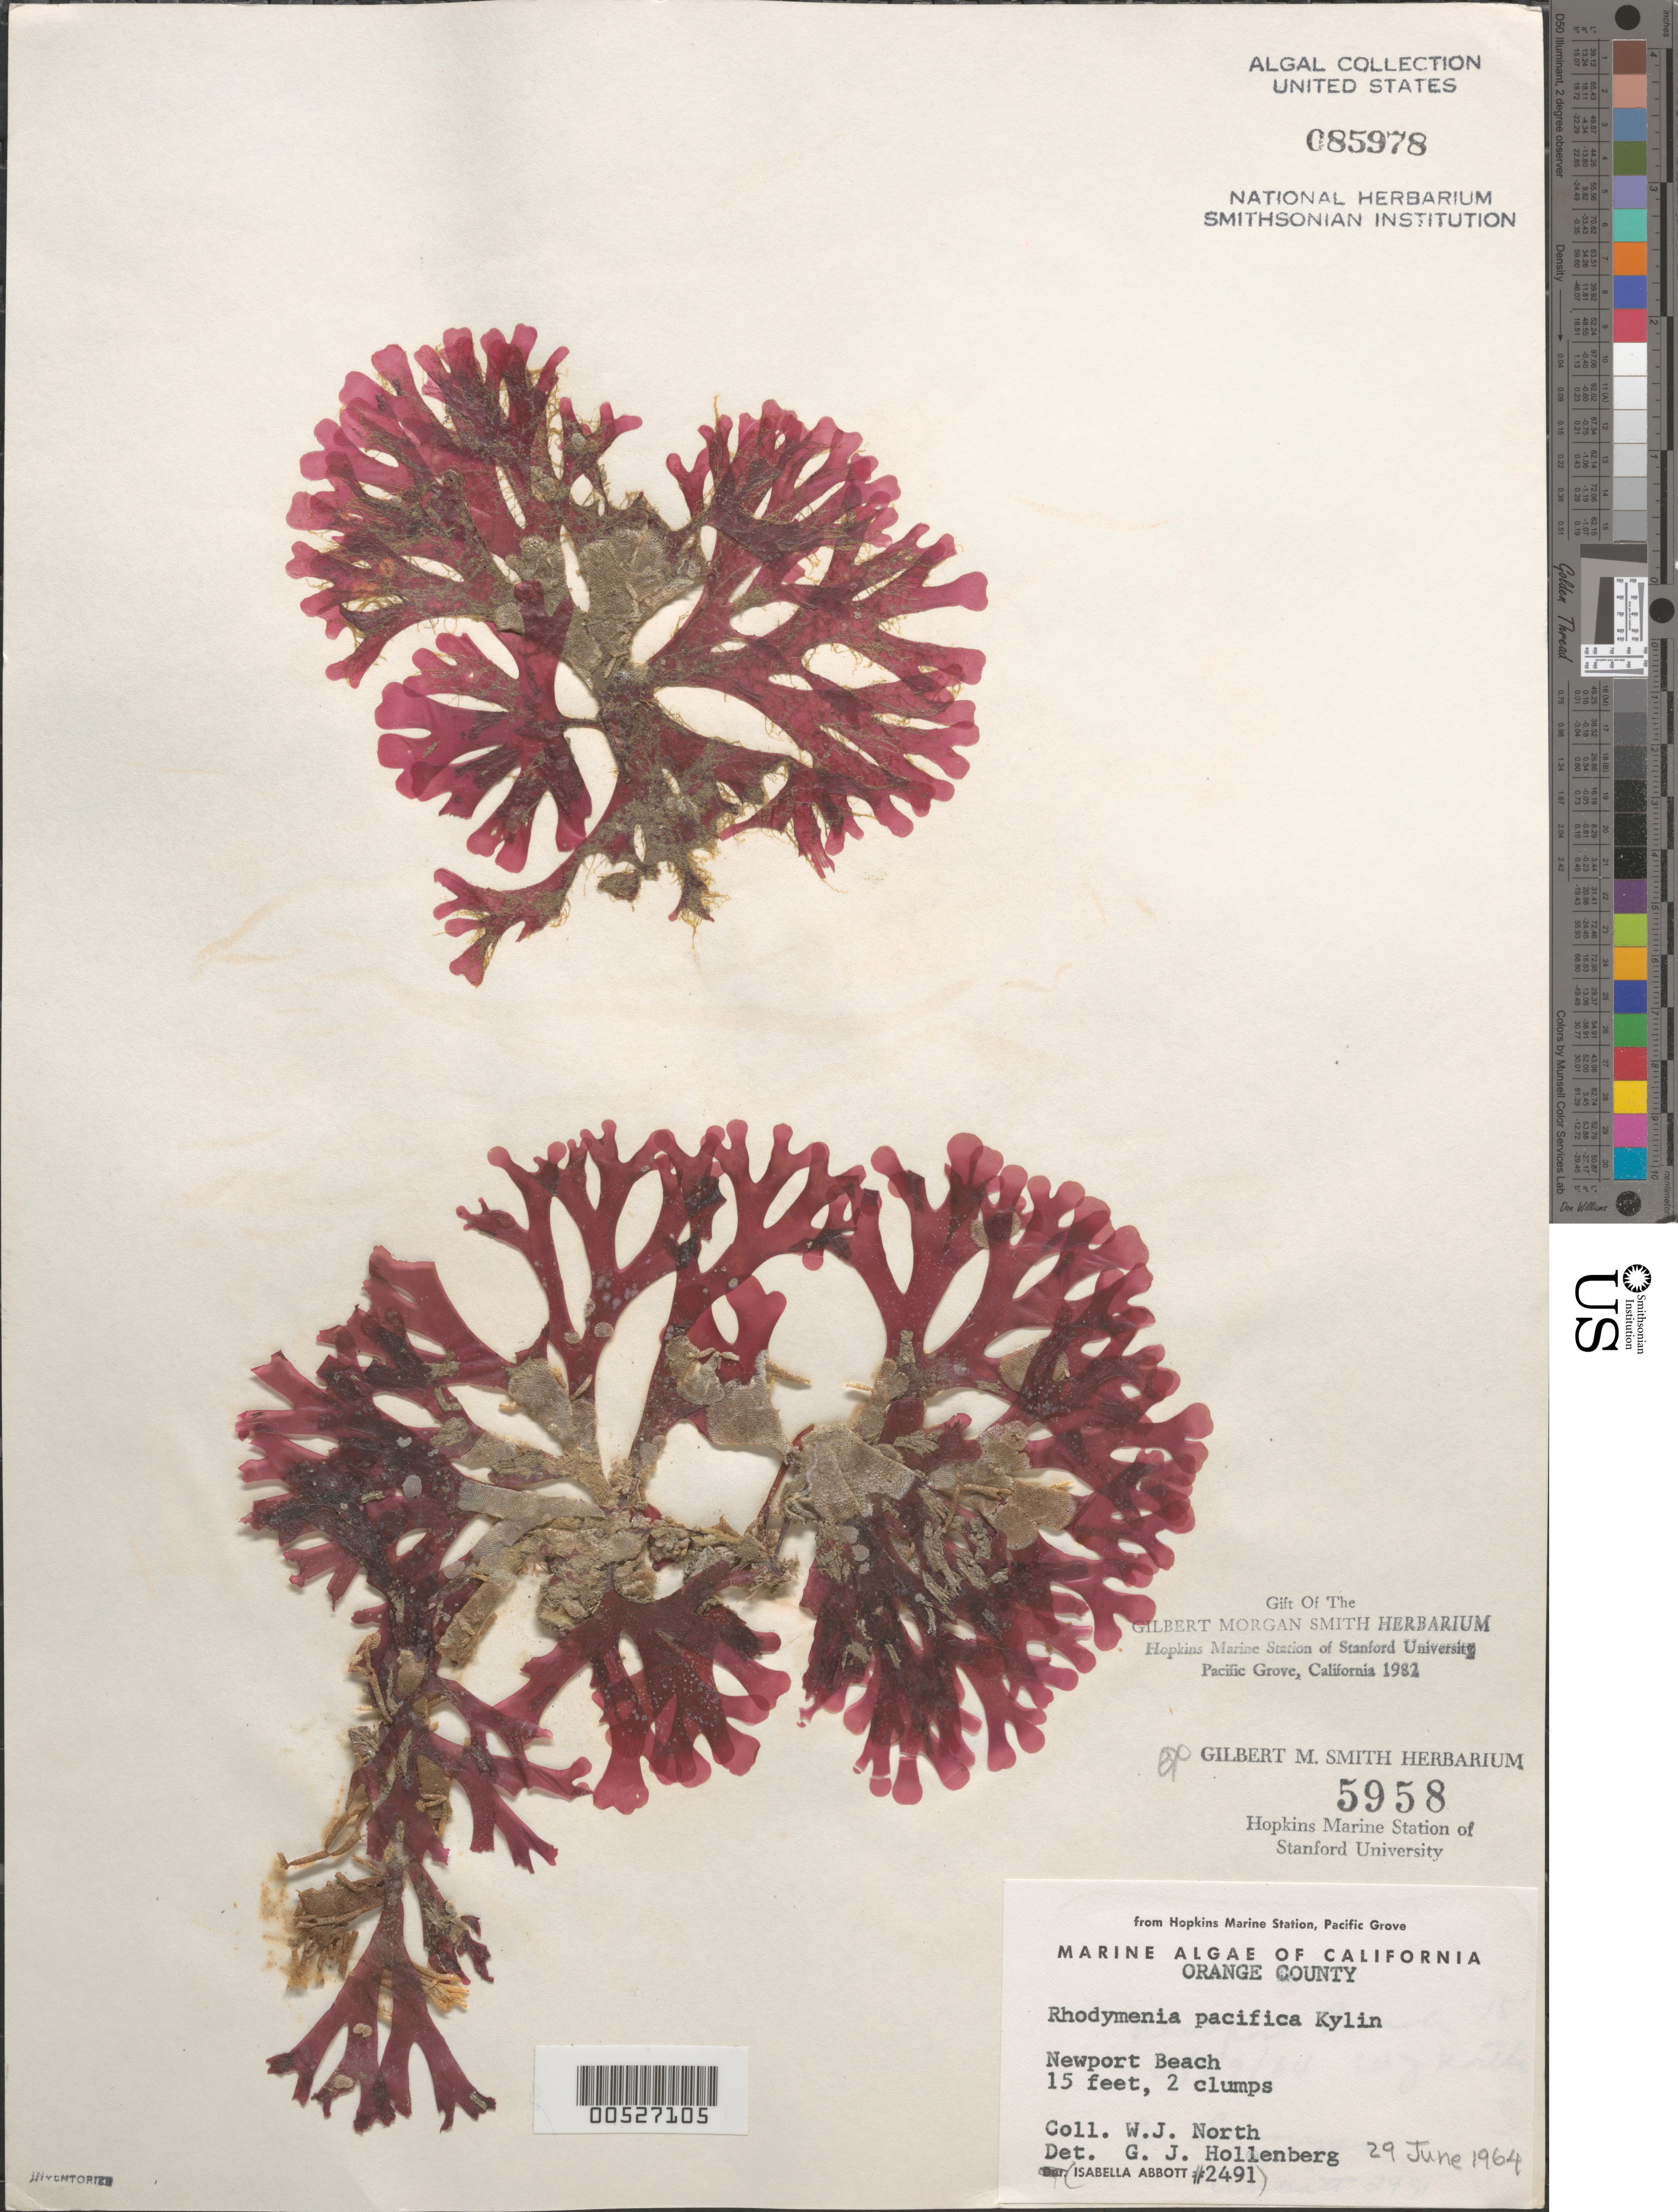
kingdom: Plantae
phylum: Rhodophyta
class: Florideophyceae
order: Rhodymeniales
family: Rhodymeniaceae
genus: Rhodymenia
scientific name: Rhodymenia pacifica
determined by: Hollenberg, George J.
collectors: W. North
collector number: IAA 2491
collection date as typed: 29 Jun 1964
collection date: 1964-06-29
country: United States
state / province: California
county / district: Orange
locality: Newport Beach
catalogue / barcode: US 85978